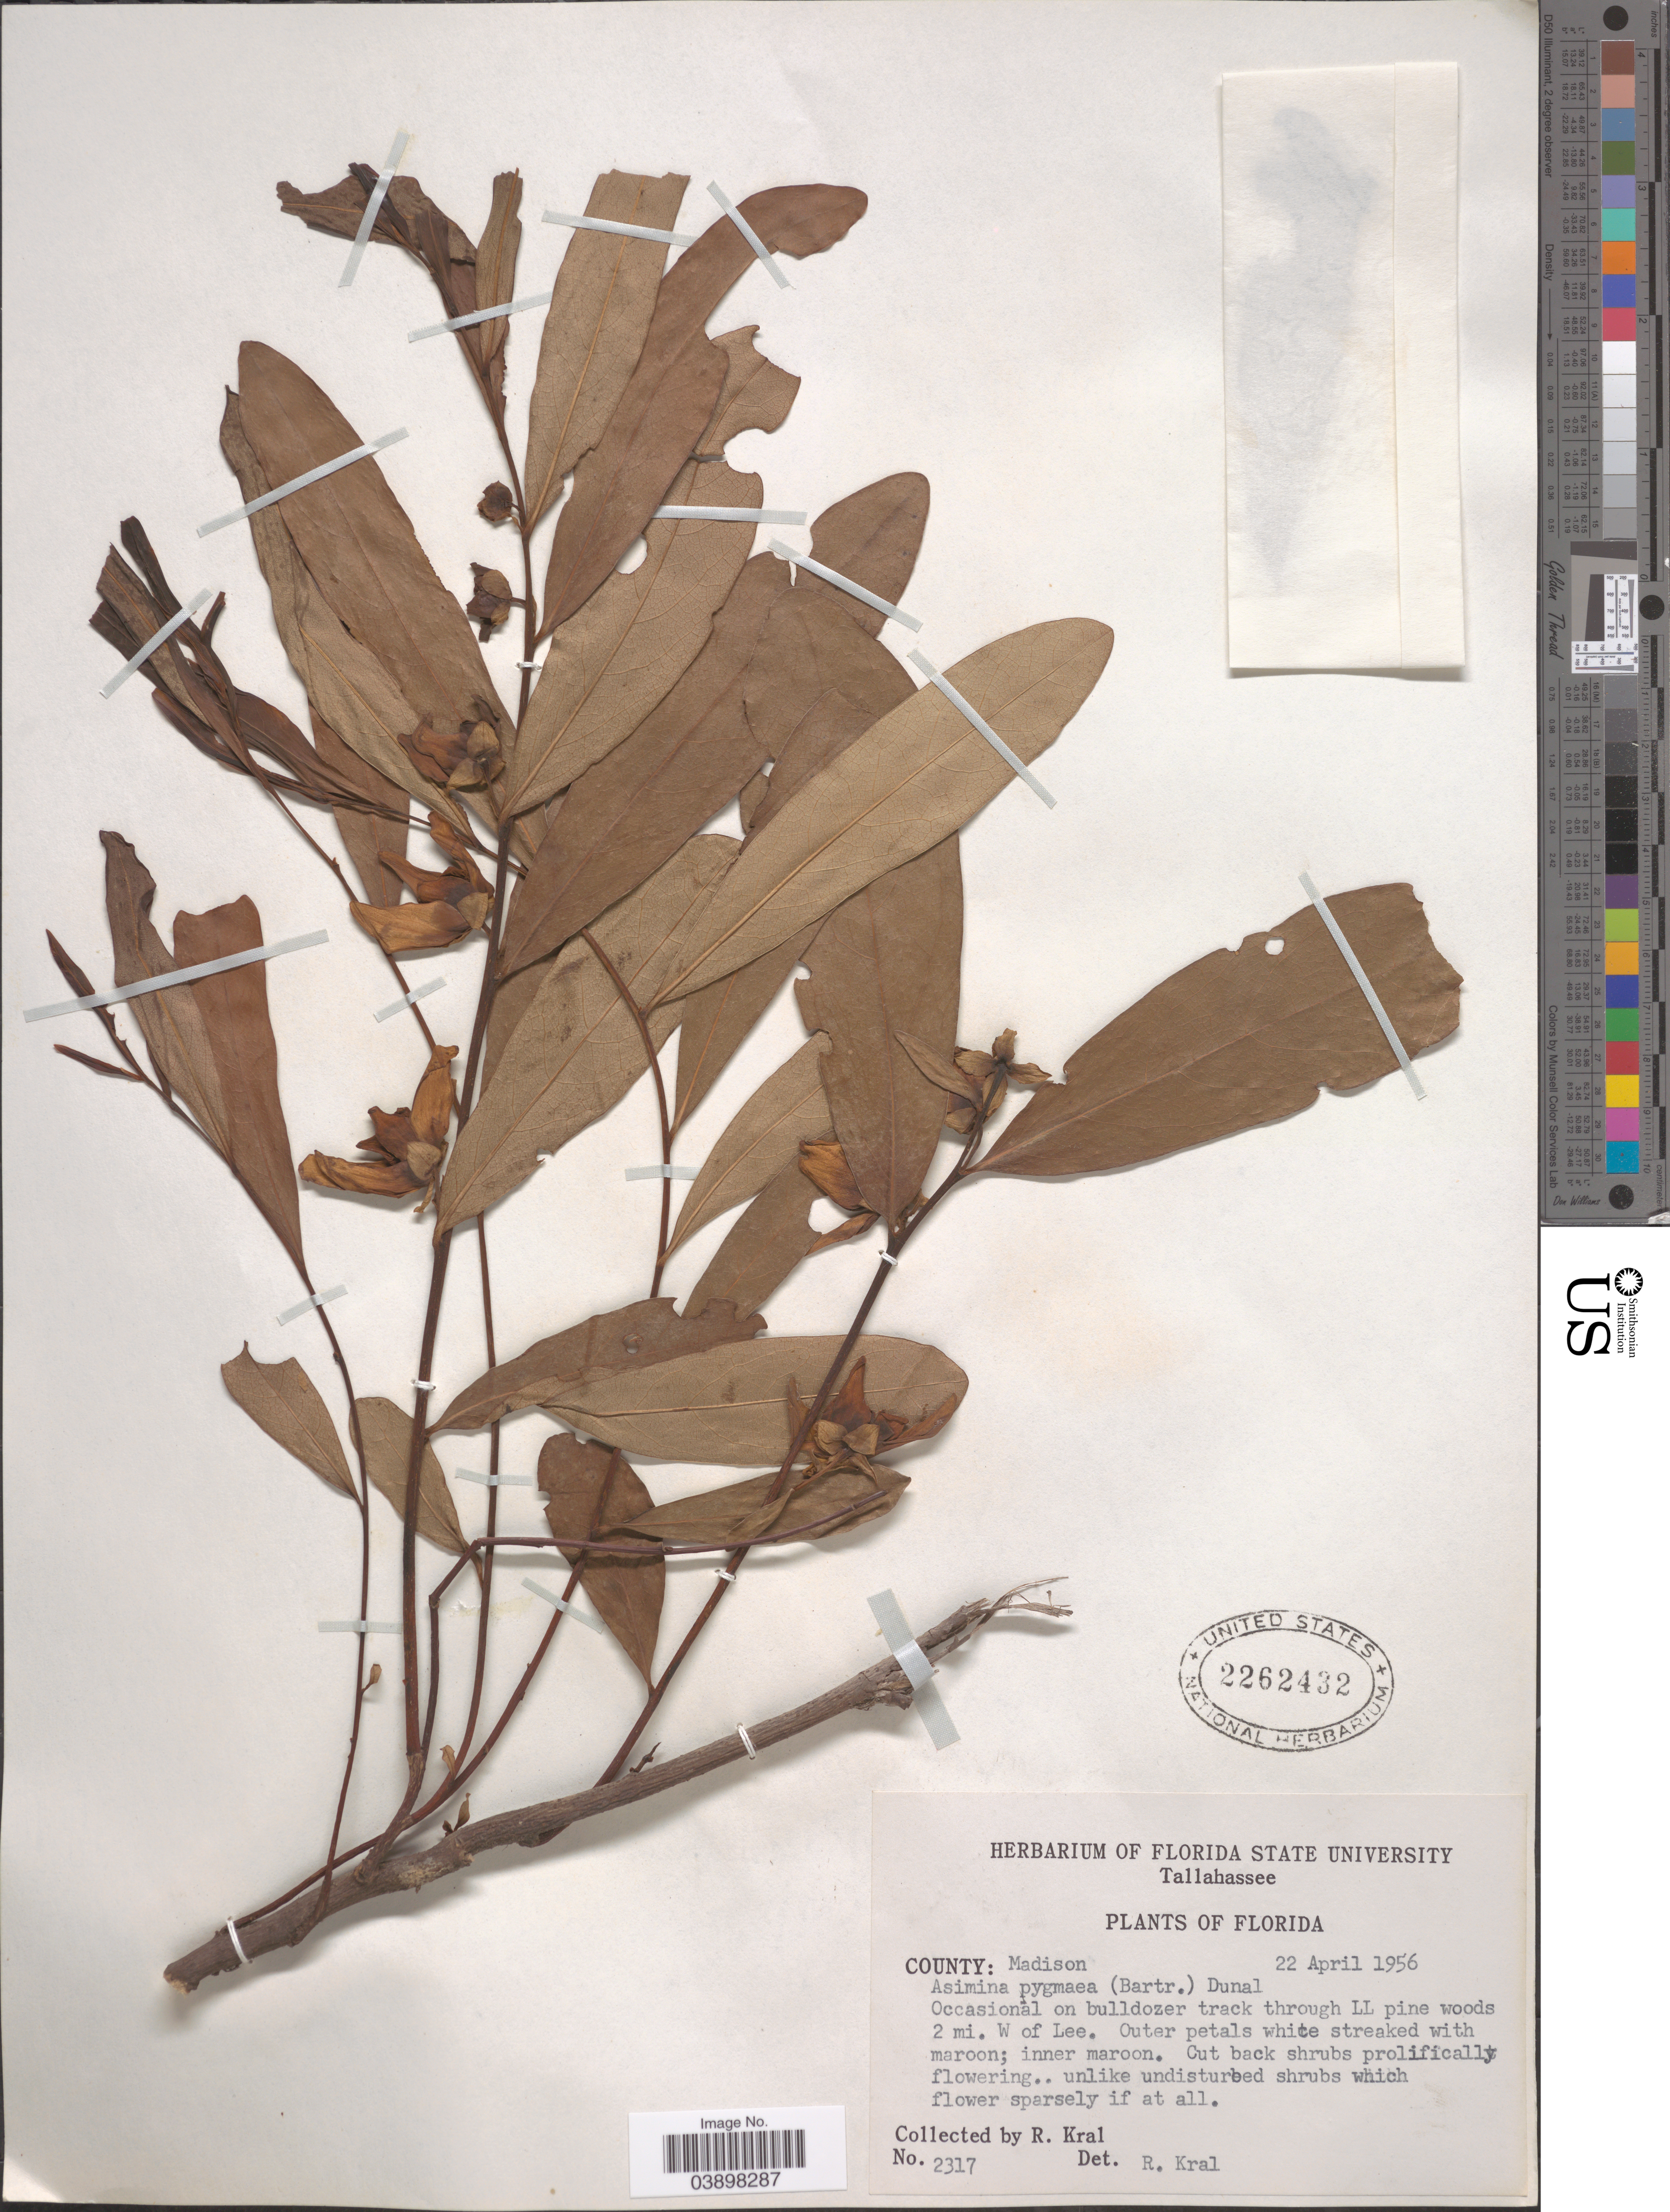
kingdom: Plantae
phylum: Tracheophyta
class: Magnoliopsida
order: Magnoliales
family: Annonaceae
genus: Asimina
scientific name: Asimina pygmaea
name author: Dunal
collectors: R. Kral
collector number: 2317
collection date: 1956-04-22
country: United States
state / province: Florida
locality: County: Madison. 2 mi. W of Lee.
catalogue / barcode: US 2262432